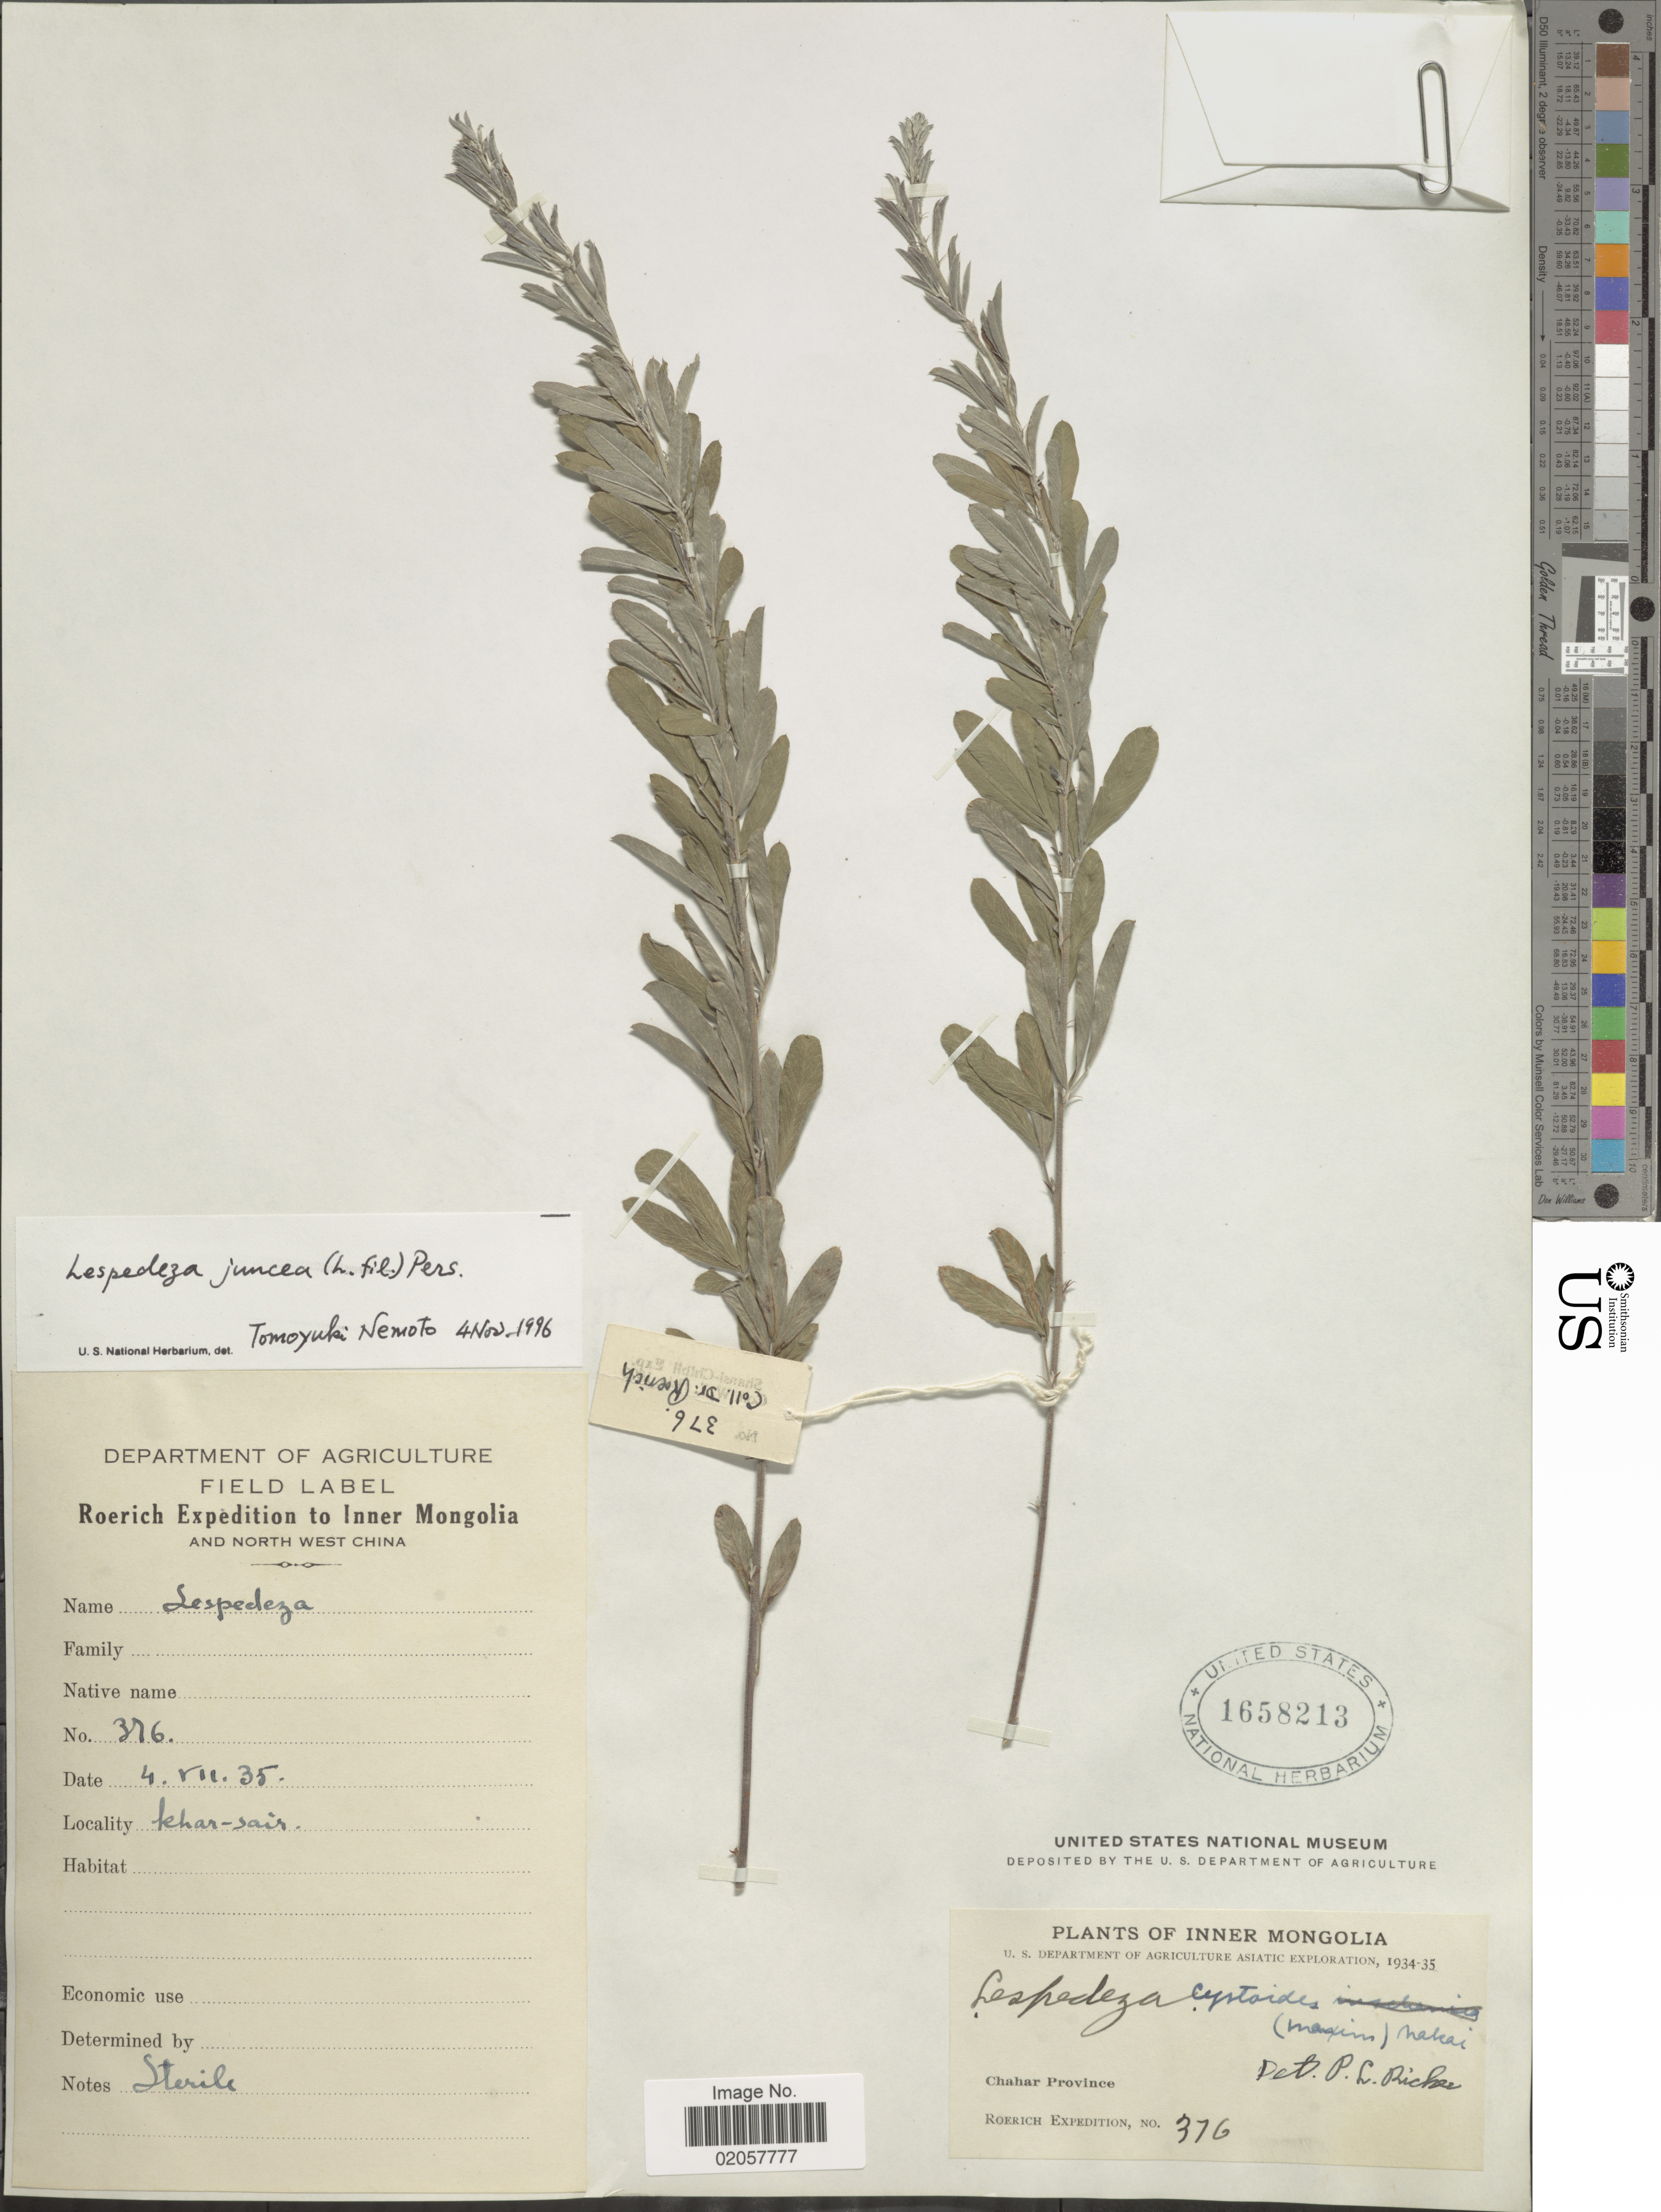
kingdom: Plantae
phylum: Tracheophyta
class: Magnoliopsida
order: Fabales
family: Fabaceae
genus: Lespedeza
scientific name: Lespedeza juncea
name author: (L. f.) Pers.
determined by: Nemoto, T.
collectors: Roerich Expedition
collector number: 376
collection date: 1935-07-04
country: China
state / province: Nei Monggol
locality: Inner Mongolia, Chahar Province, Khar-sair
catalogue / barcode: US 1658213